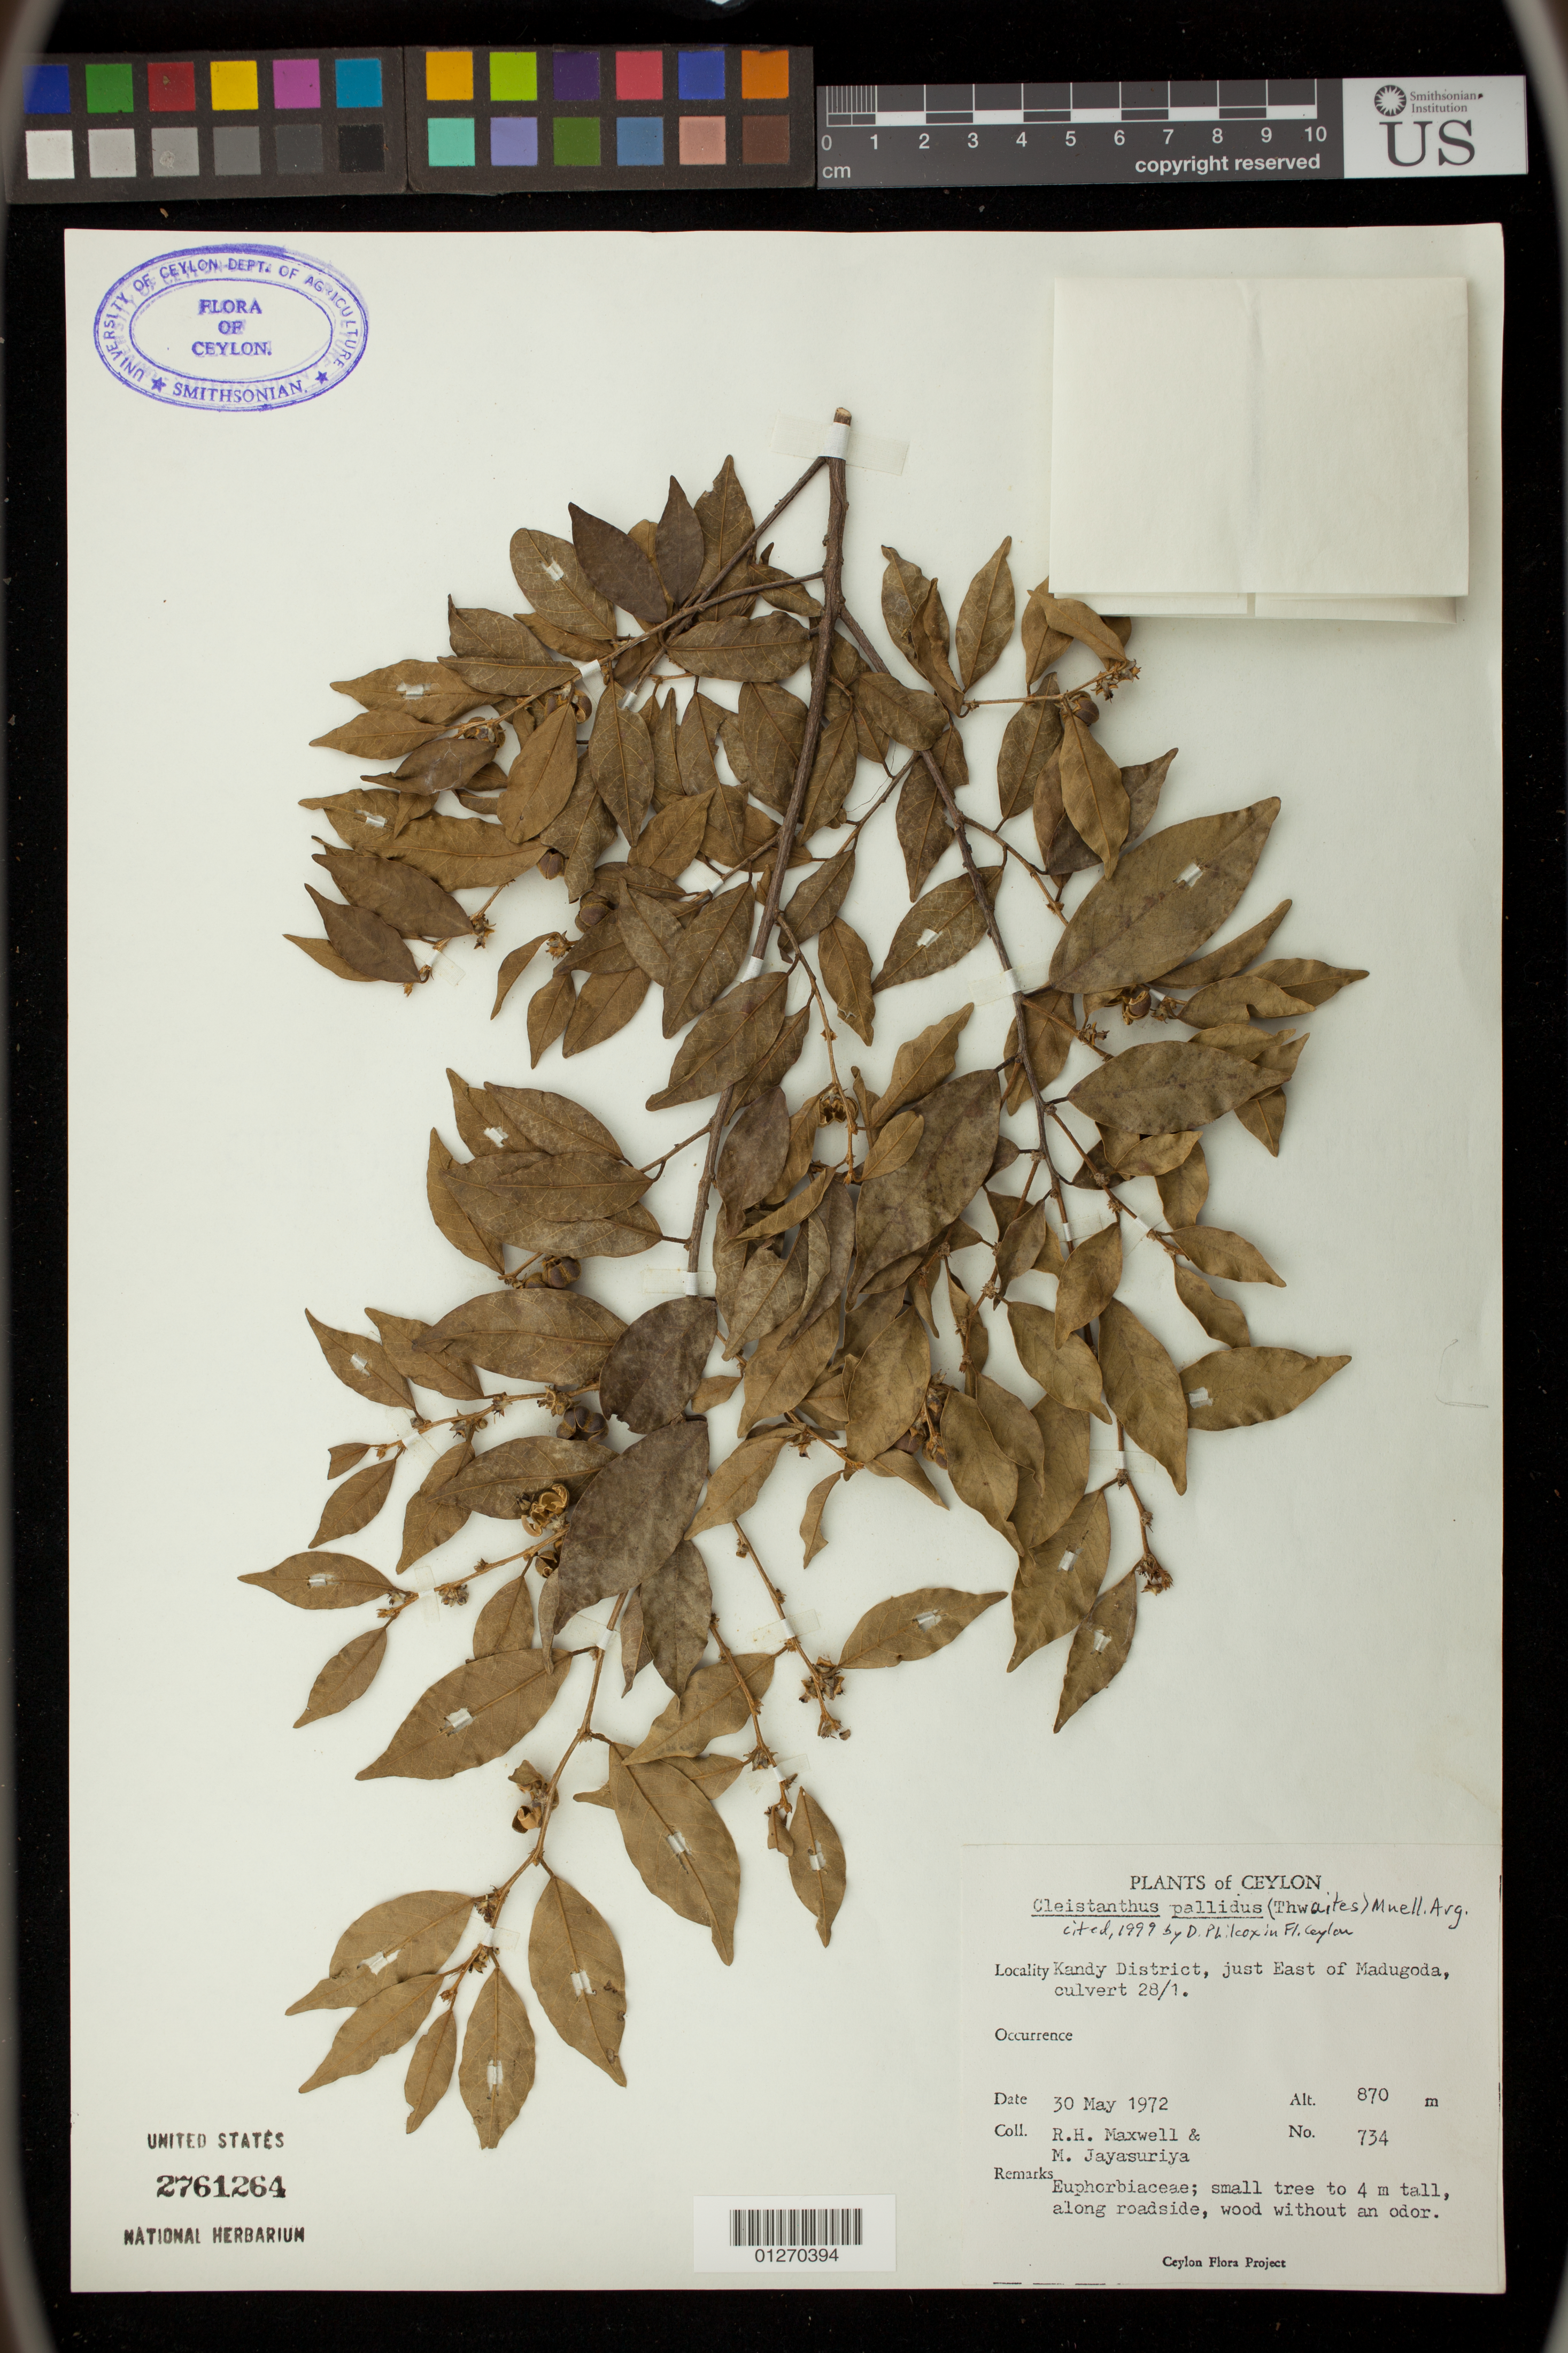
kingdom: Plantae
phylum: Tracheophyta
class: Magnoliopsida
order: Malpighiales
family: Phyllanthaceae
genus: Cleistanthus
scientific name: Cleistanthus pallidus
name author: (Thwaites) Müll. Arg.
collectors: R. Maxwell & M. Jayasuriya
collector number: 734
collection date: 1972-05-30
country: Sri Lanka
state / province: Central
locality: Kandy District, just East of Madugoda, culvert 28/1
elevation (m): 870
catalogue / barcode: US 2761264